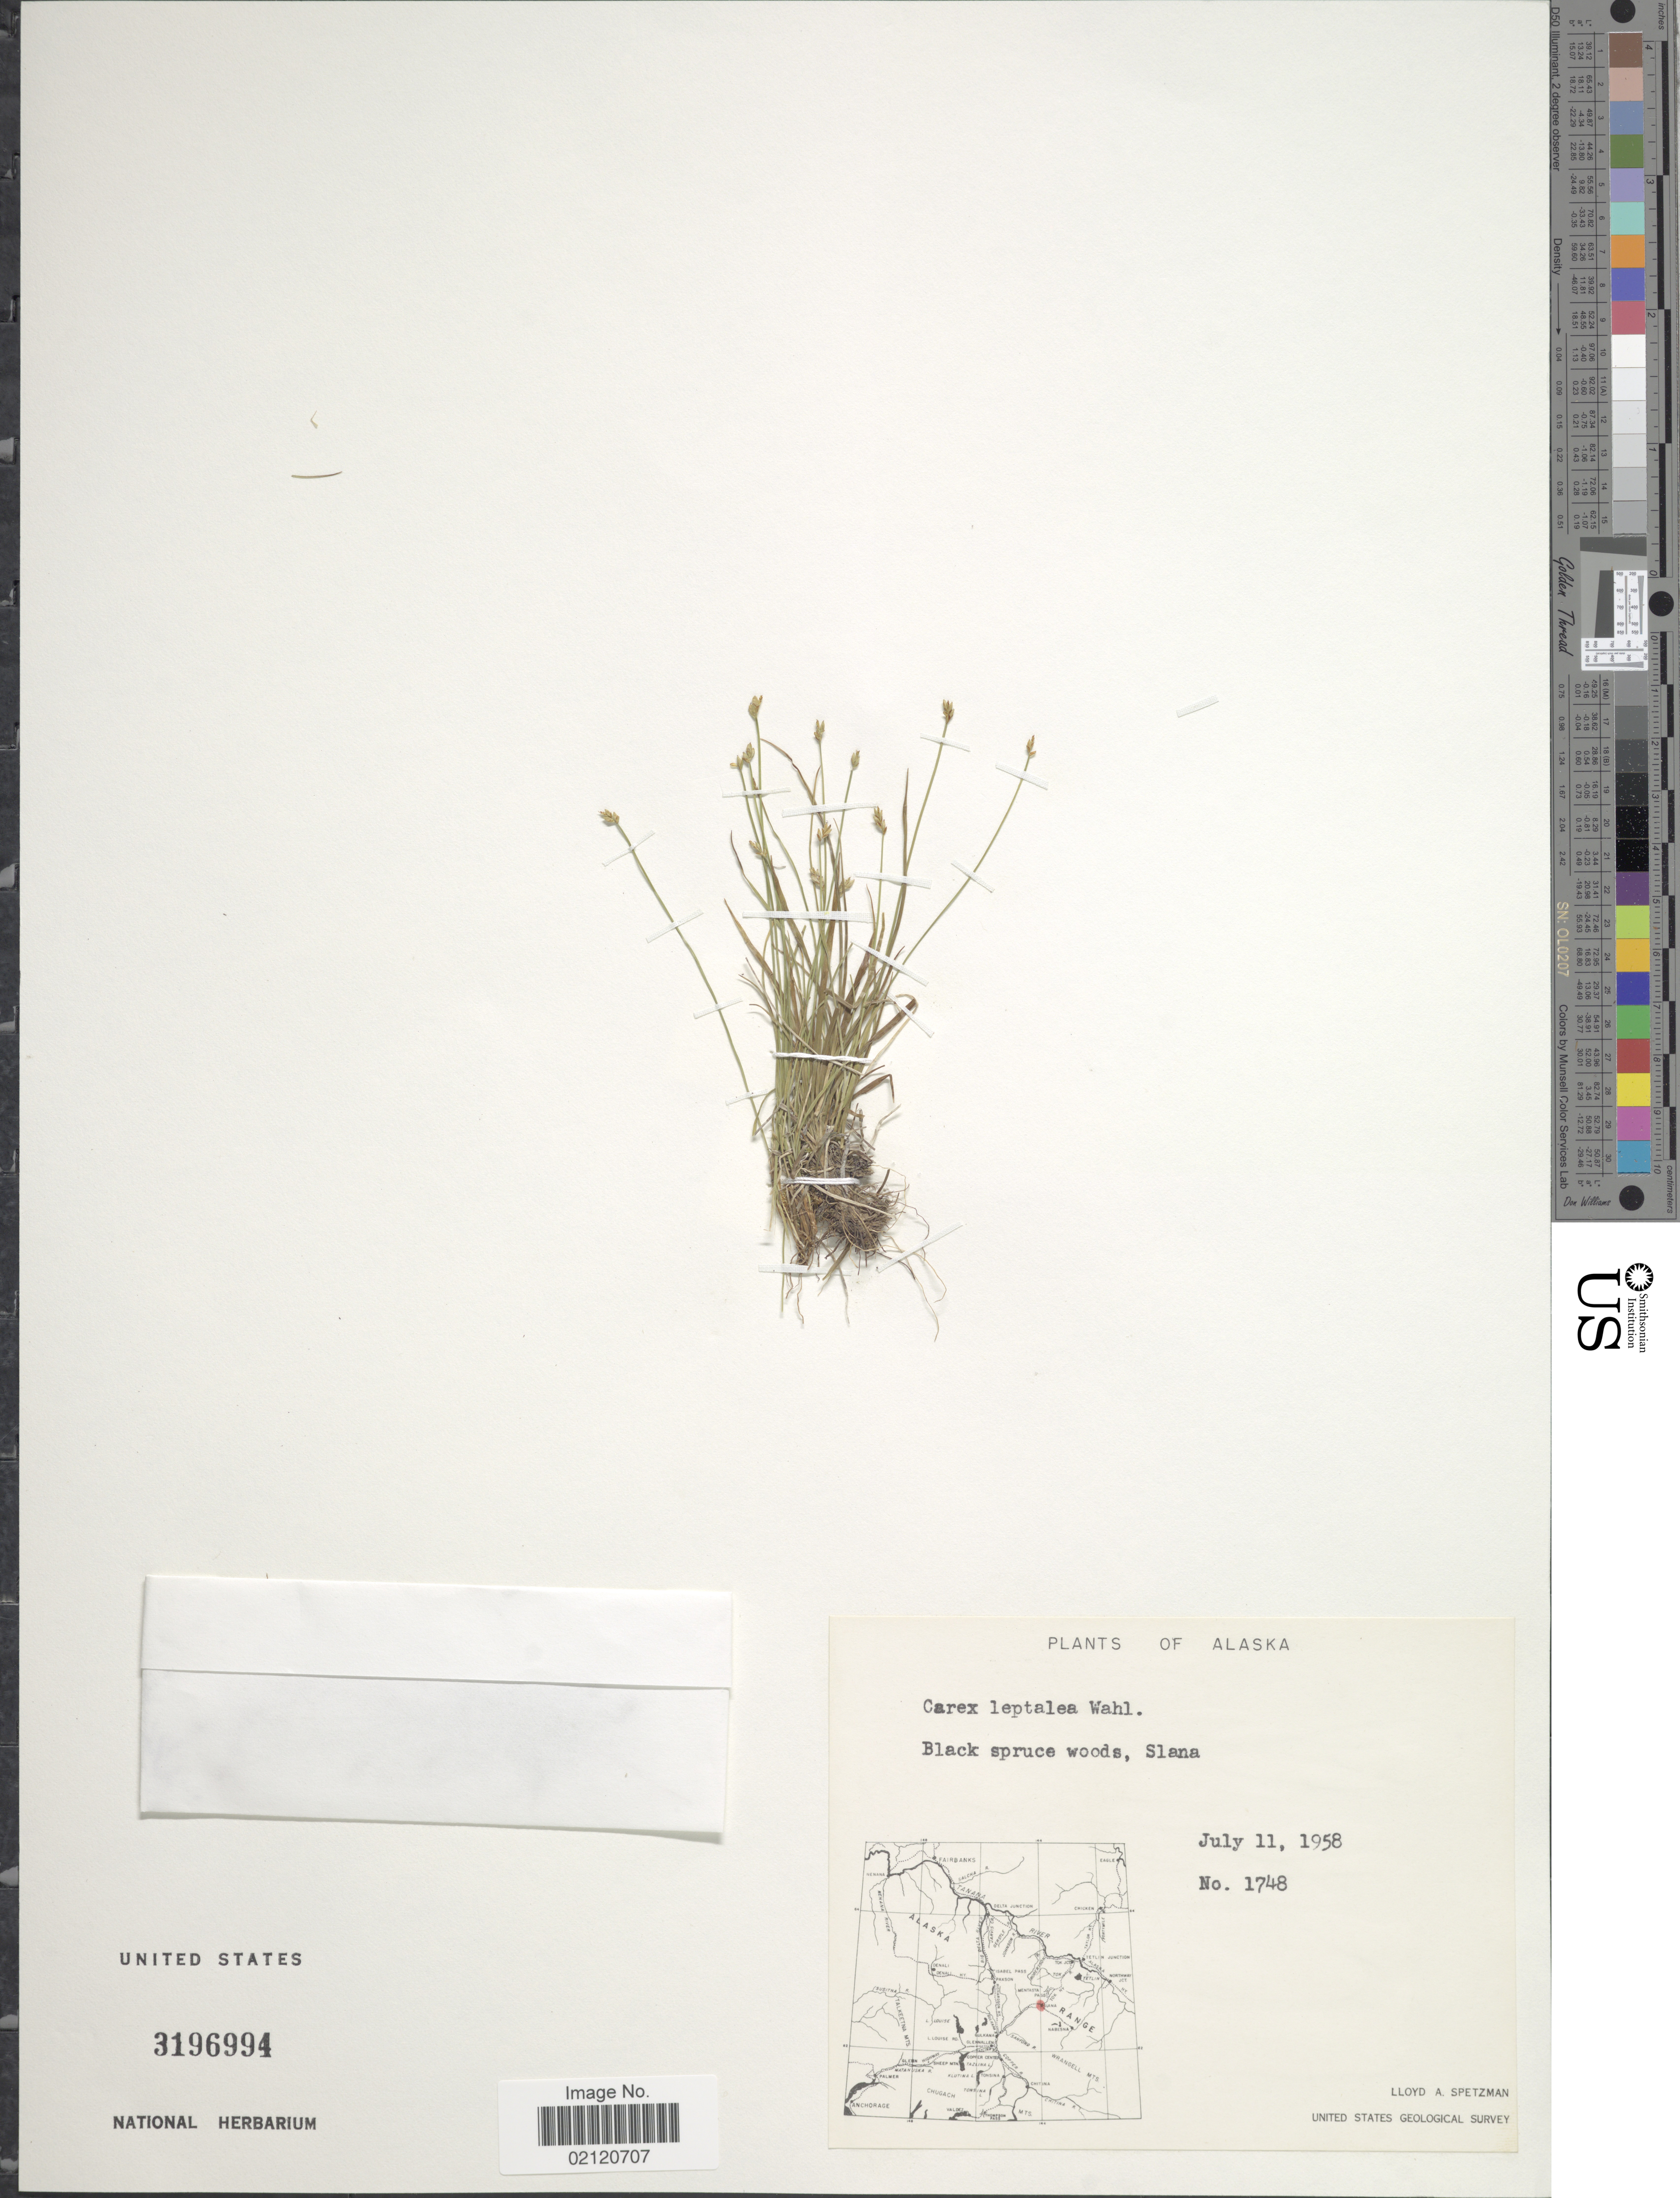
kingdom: Plantae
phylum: Tracheophyta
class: Liliopsida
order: Poales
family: Cyperaceae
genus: Carex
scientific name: Carex leptalea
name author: Wahlenb.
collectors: L. Spetzman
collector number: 1748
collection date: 1958-07-11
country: United States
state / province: Alaska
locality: Black Spruce woods, Slana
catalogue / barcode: US 3196994